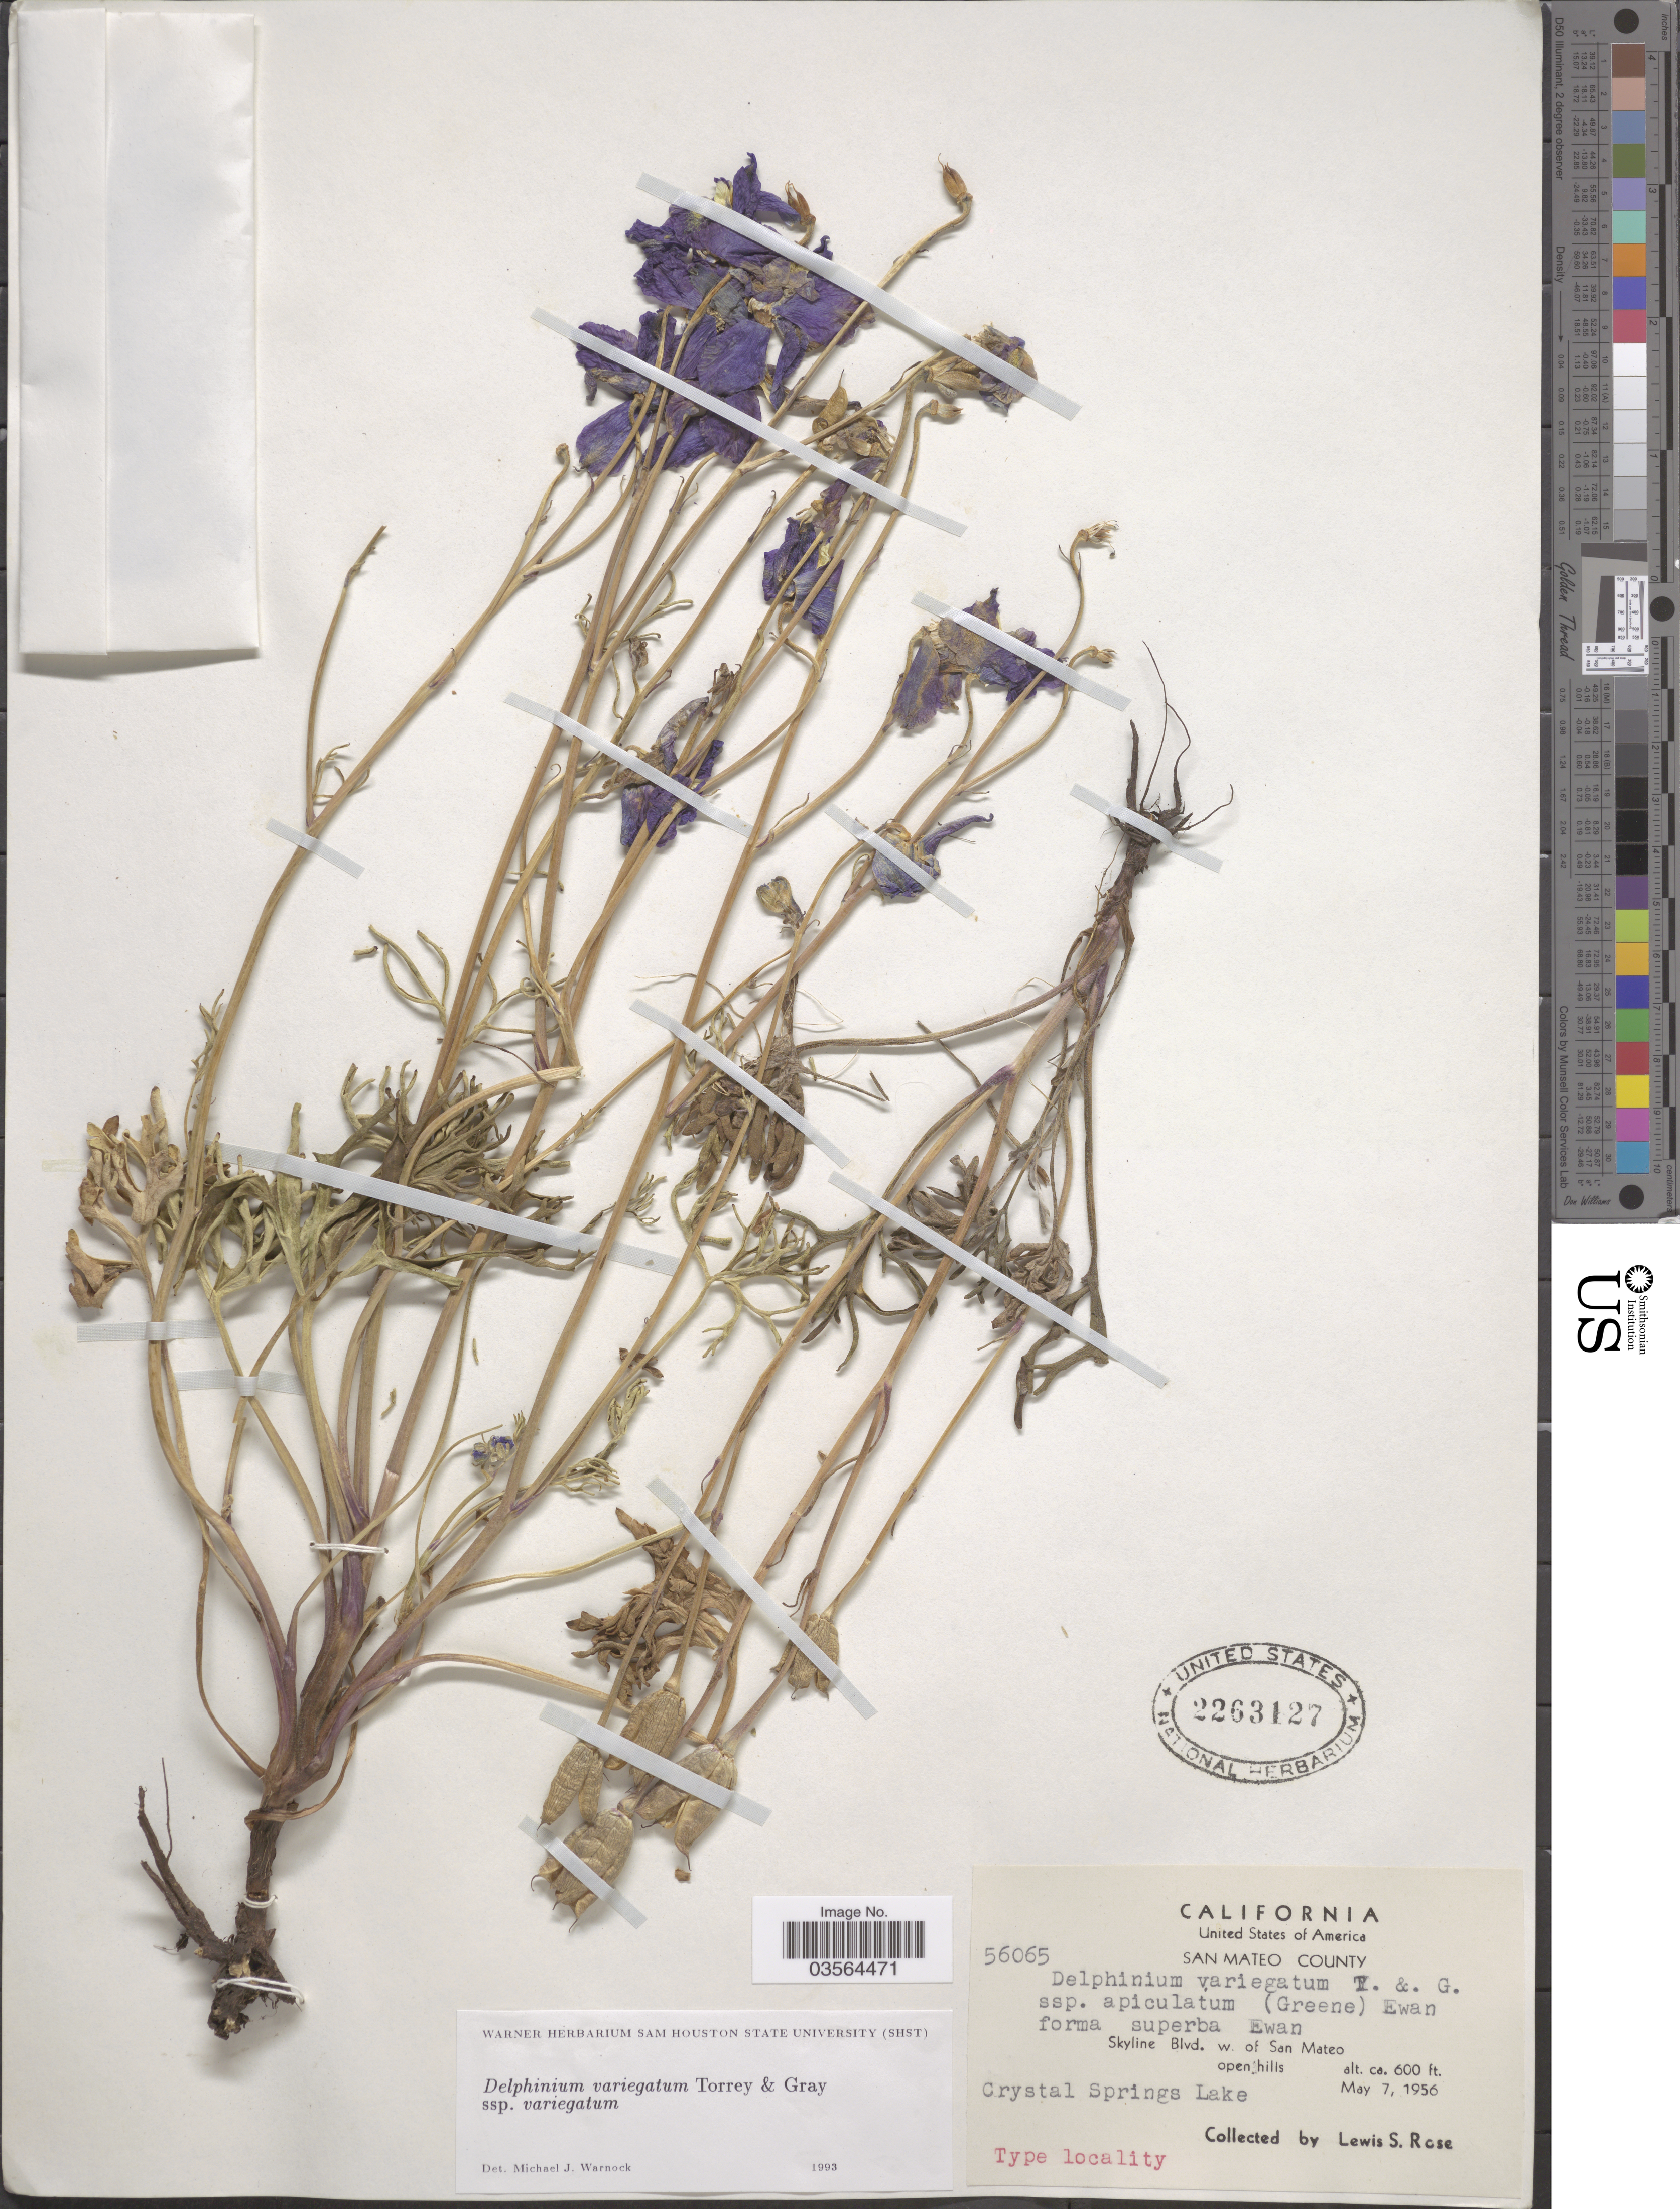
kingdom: Plantae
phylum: Tracheophyta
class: Magnoliopsida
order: Ranunculales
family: Ranunculaceae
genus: Delphinium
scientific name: Delphinium variegatum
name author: Torr. & A. Gray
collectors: L. S. Rose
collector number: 56065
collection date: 1956-05-07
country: United States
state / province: California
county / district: San Mateo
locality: San Mateo County. Skyline Blvd. w. of San Mateo. Crystal Springs Lake.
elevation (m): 183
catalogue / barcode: US 2263127